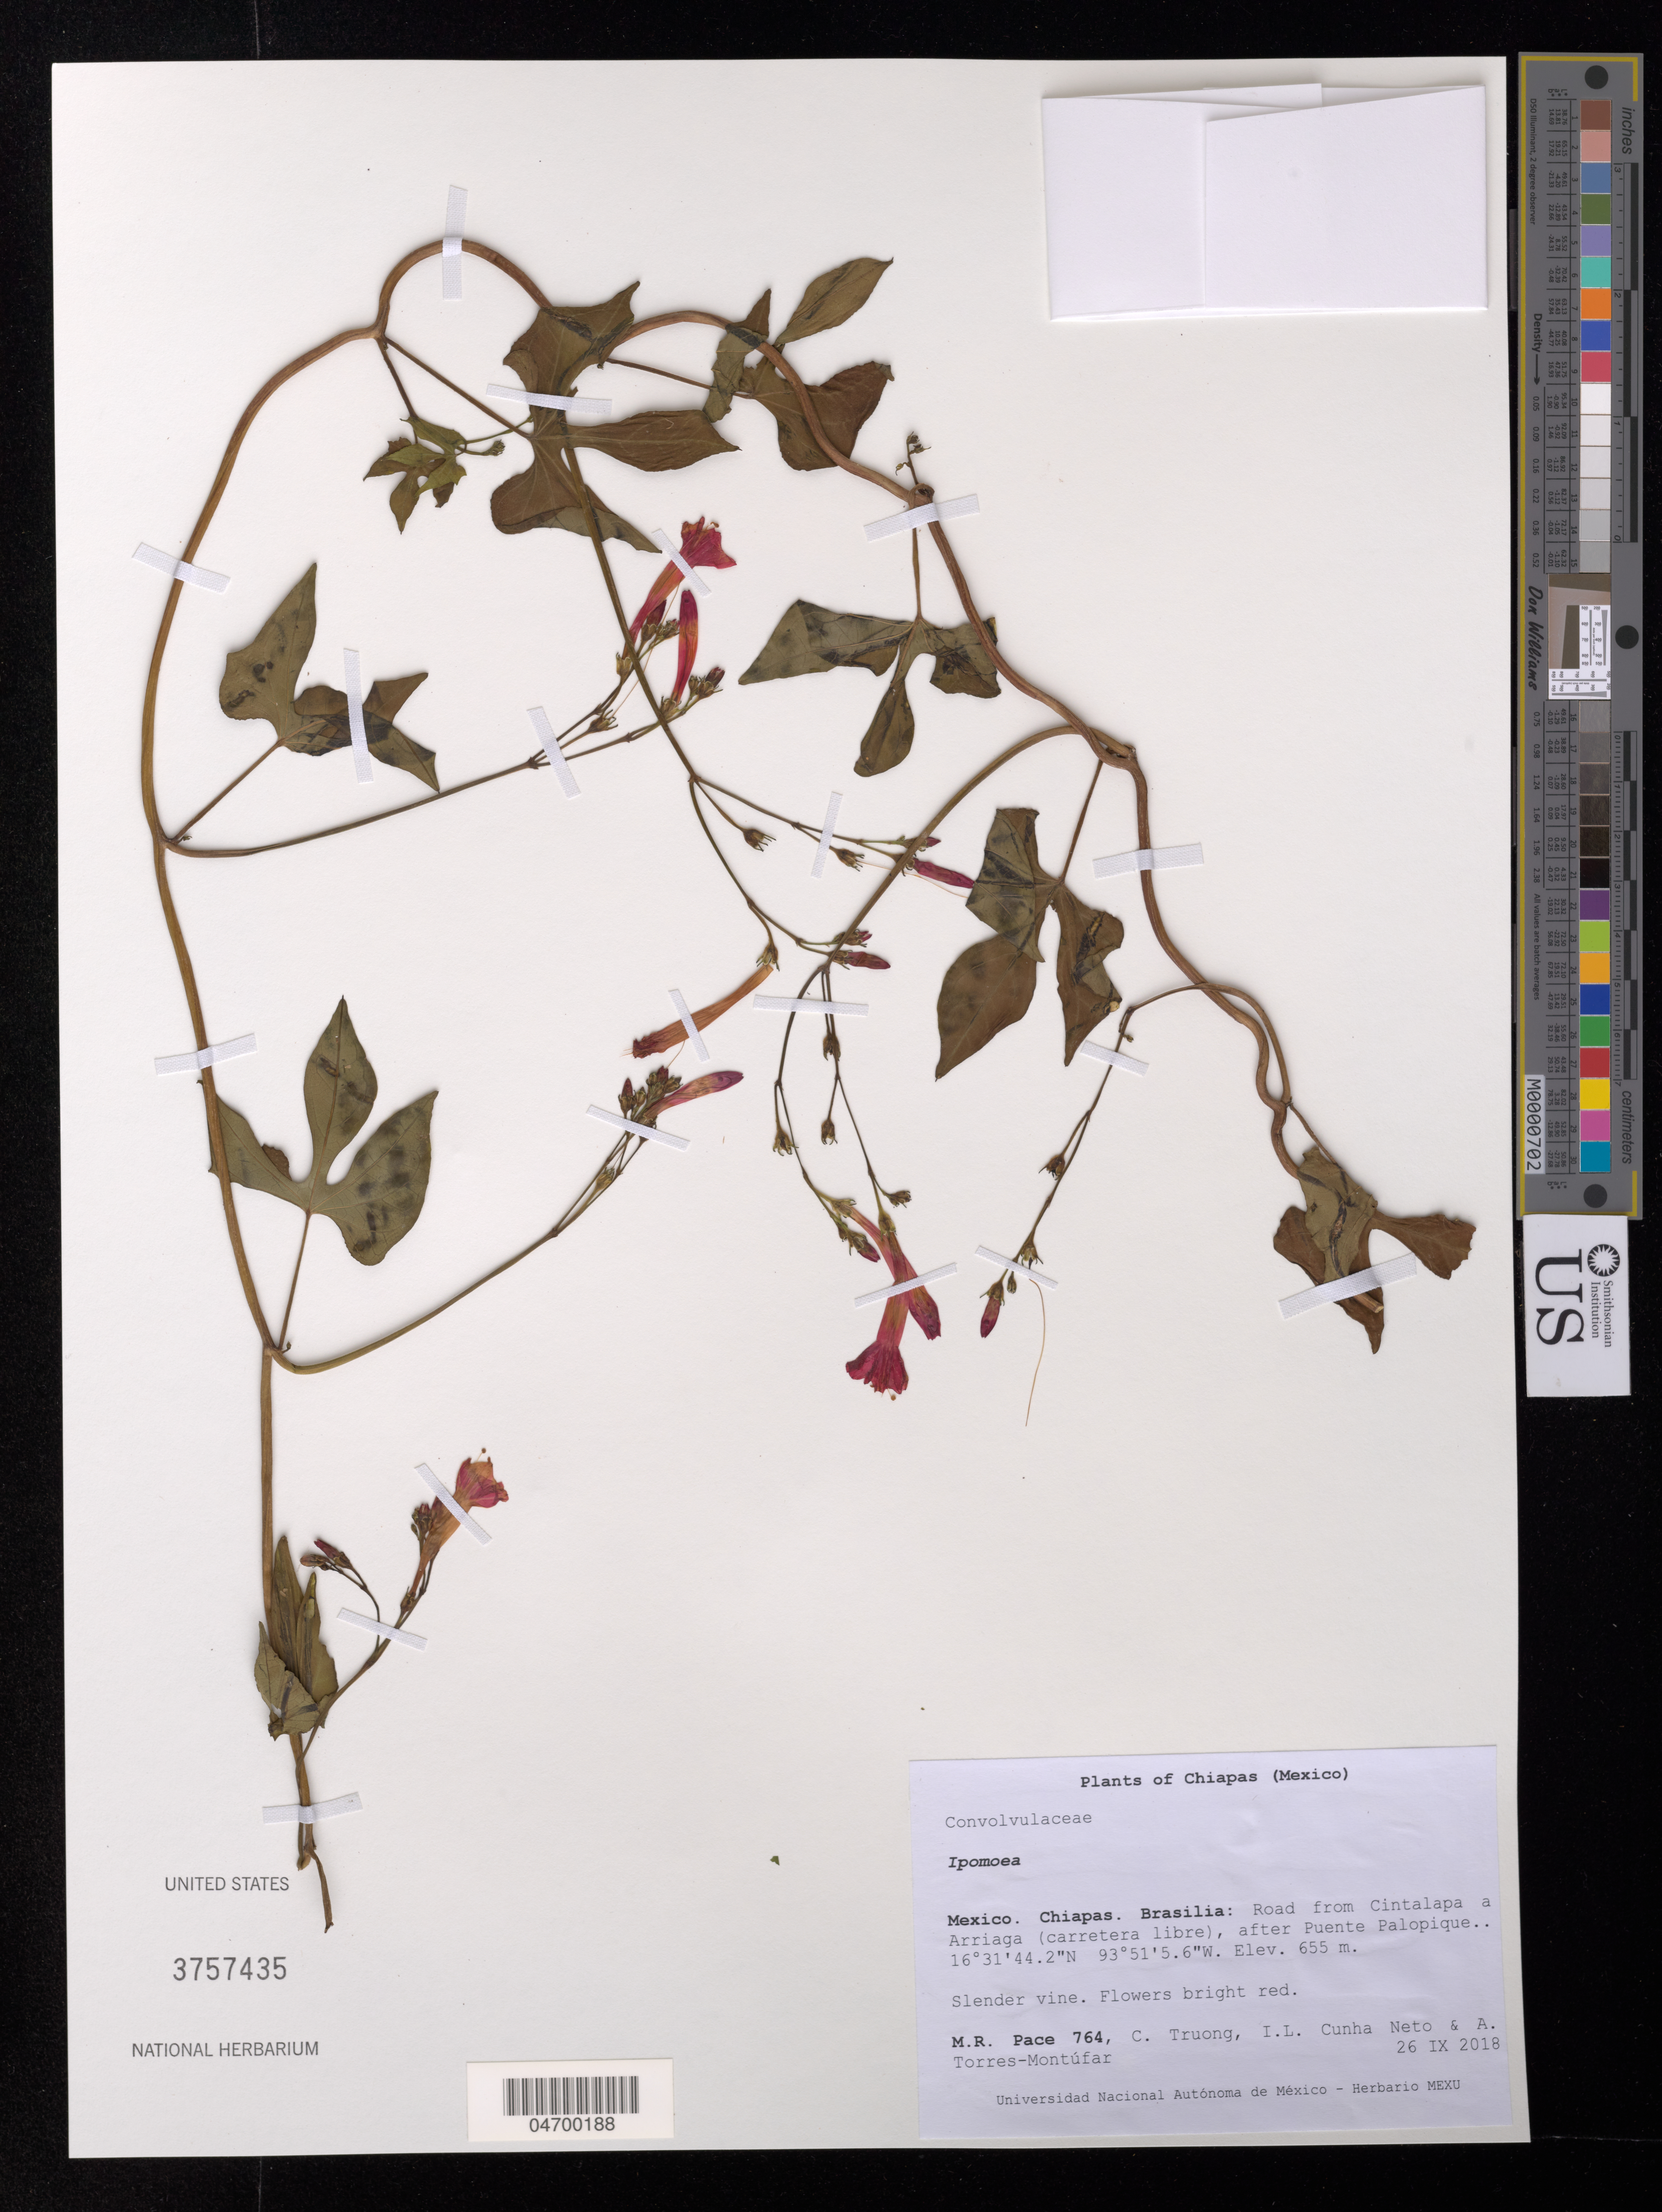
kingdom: Plantae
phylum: Tracheophyta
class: Magnoliopsida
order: Solanales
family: Convolvulaceae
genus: Ipomoea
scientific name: Ipomoea sp.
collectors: M. R. Pace, C. Truong, I. L. Cunha Neto & A. Torres-Montúfar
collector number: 764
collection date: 2018-09-26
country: Mexico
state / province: Chiapas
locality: Brasilia: Road from Cintalapa a Arriaga (carretera libre), after Puente Palopique.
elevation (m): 655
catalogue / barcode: US 3757435